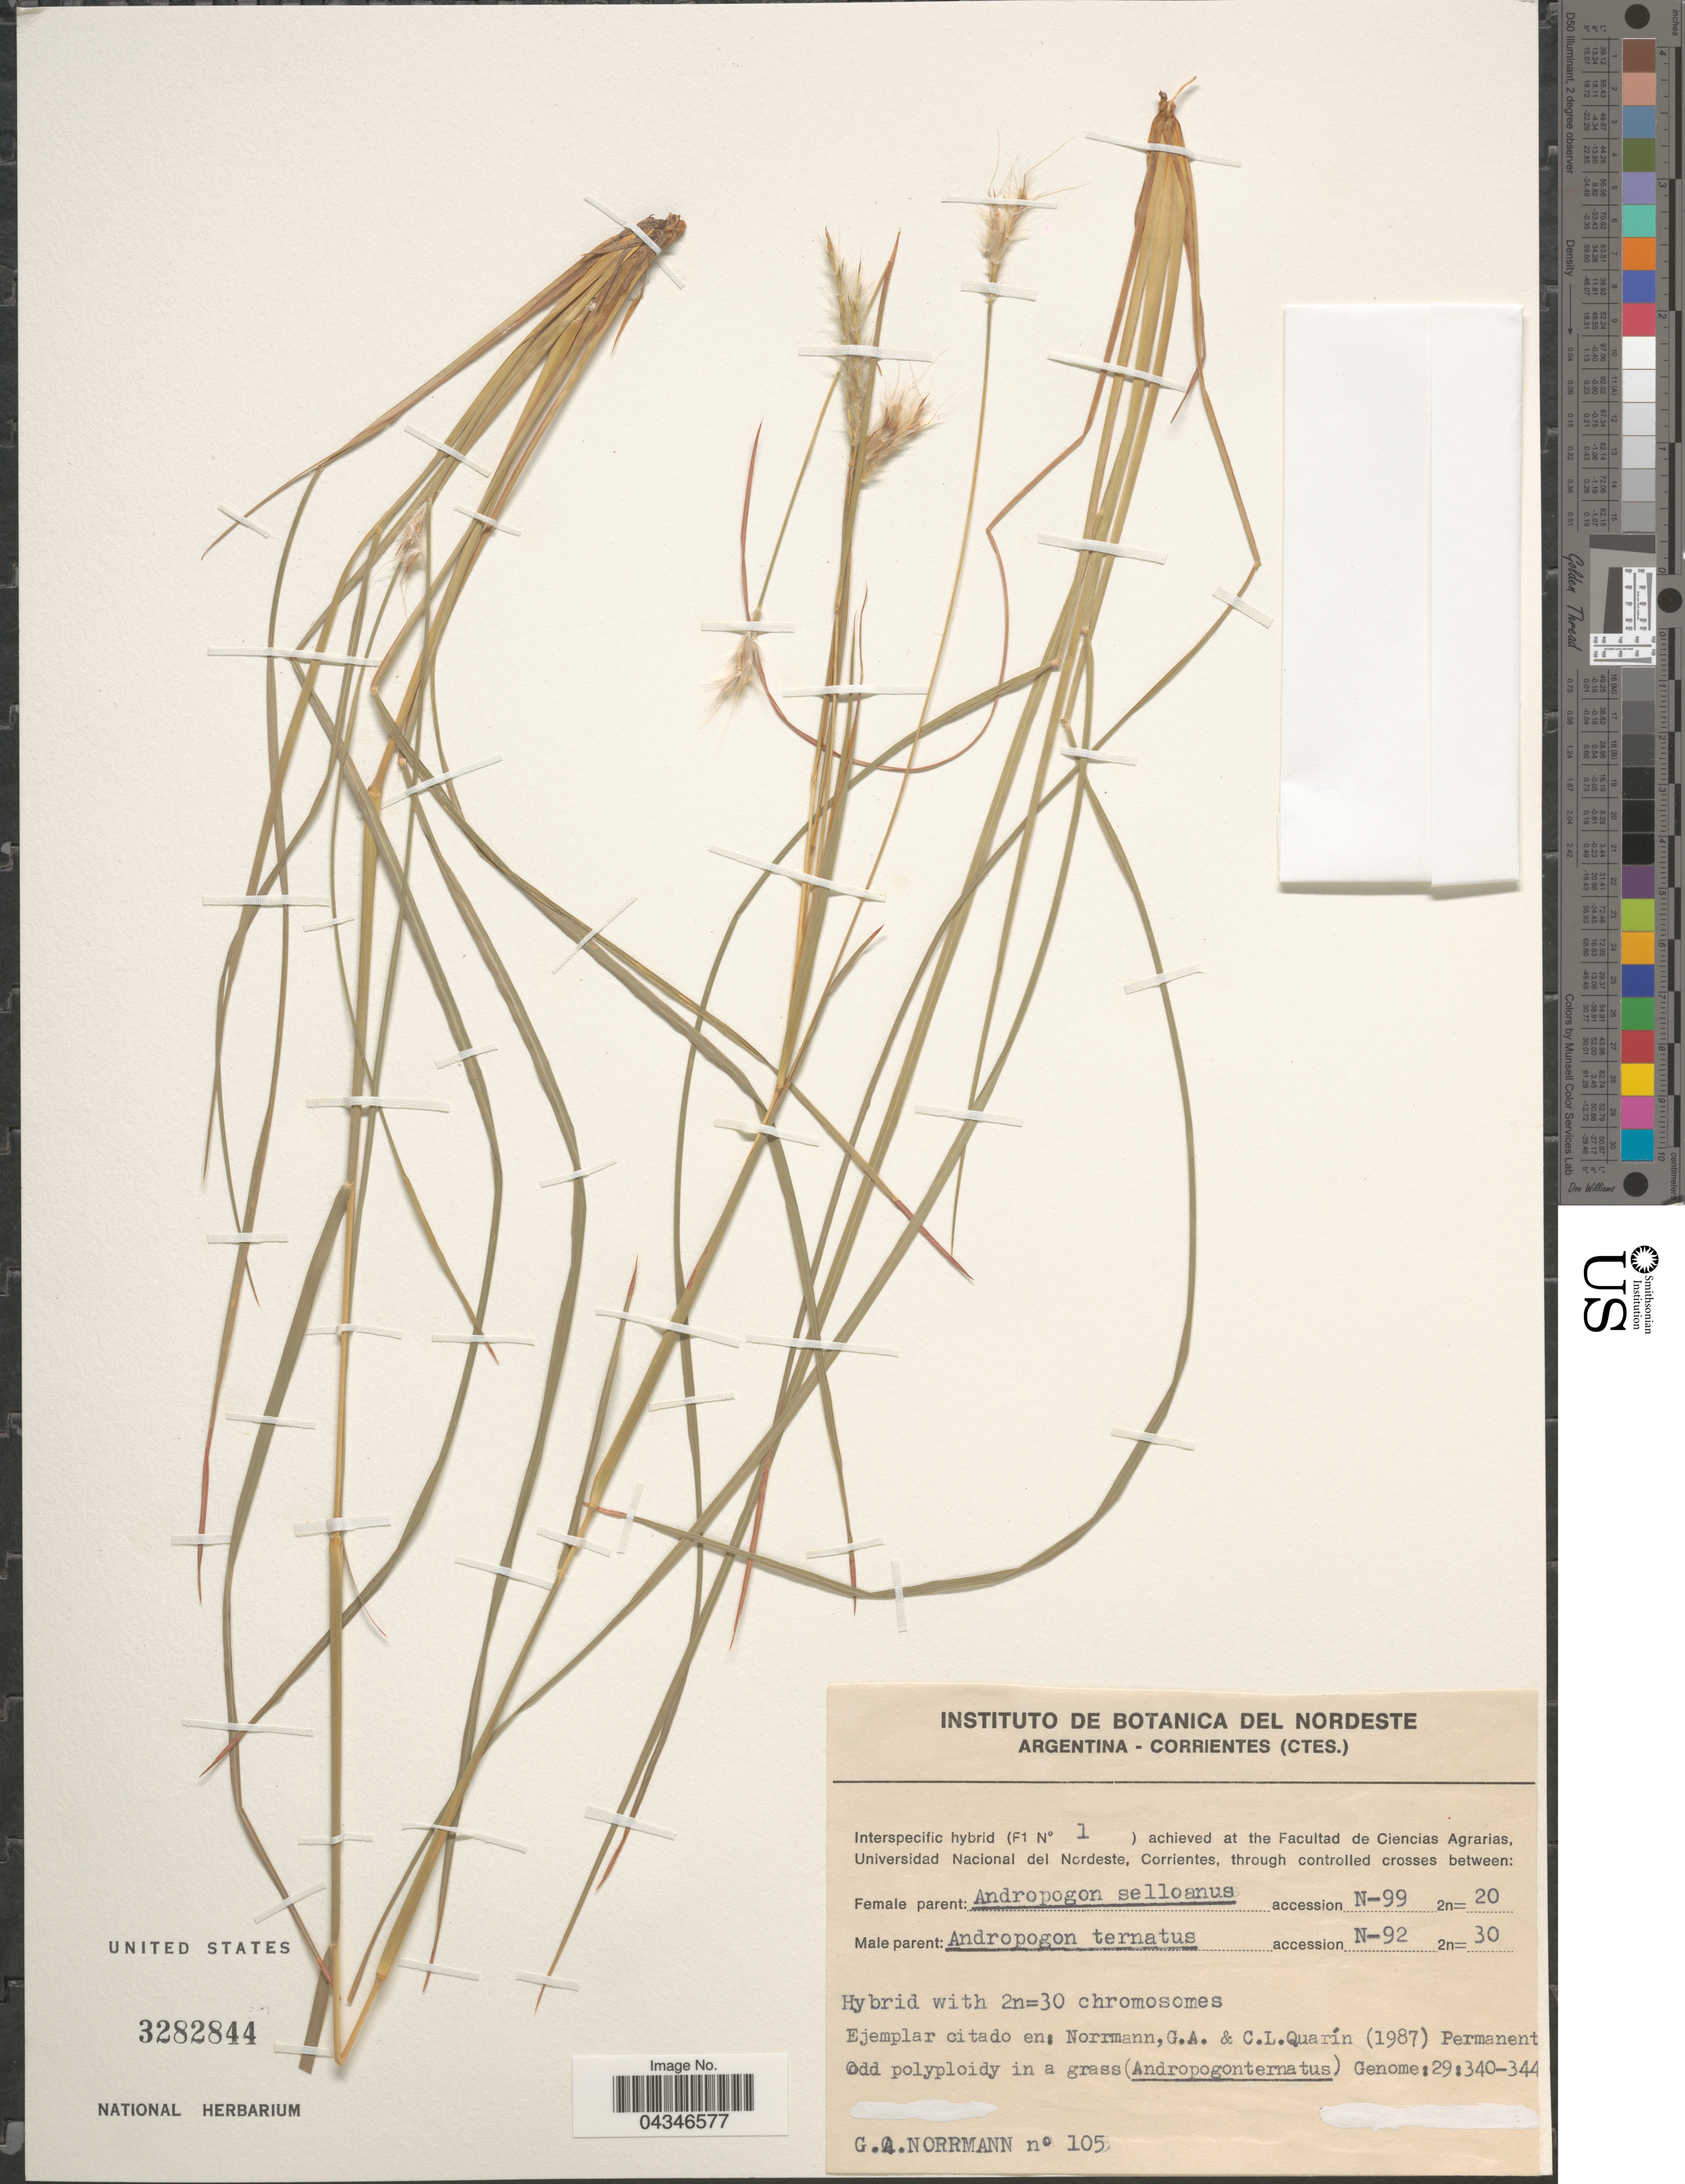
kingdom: Plantae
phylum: Tracheophyta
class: Liliopsida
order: Poales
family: Poaceae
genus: Andropogon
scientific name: Andropogon selloanus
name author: (Hack.) Hack.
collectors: G. Norrmann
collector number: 105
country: Argentina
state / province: Corrientes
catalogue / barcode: US 3282844